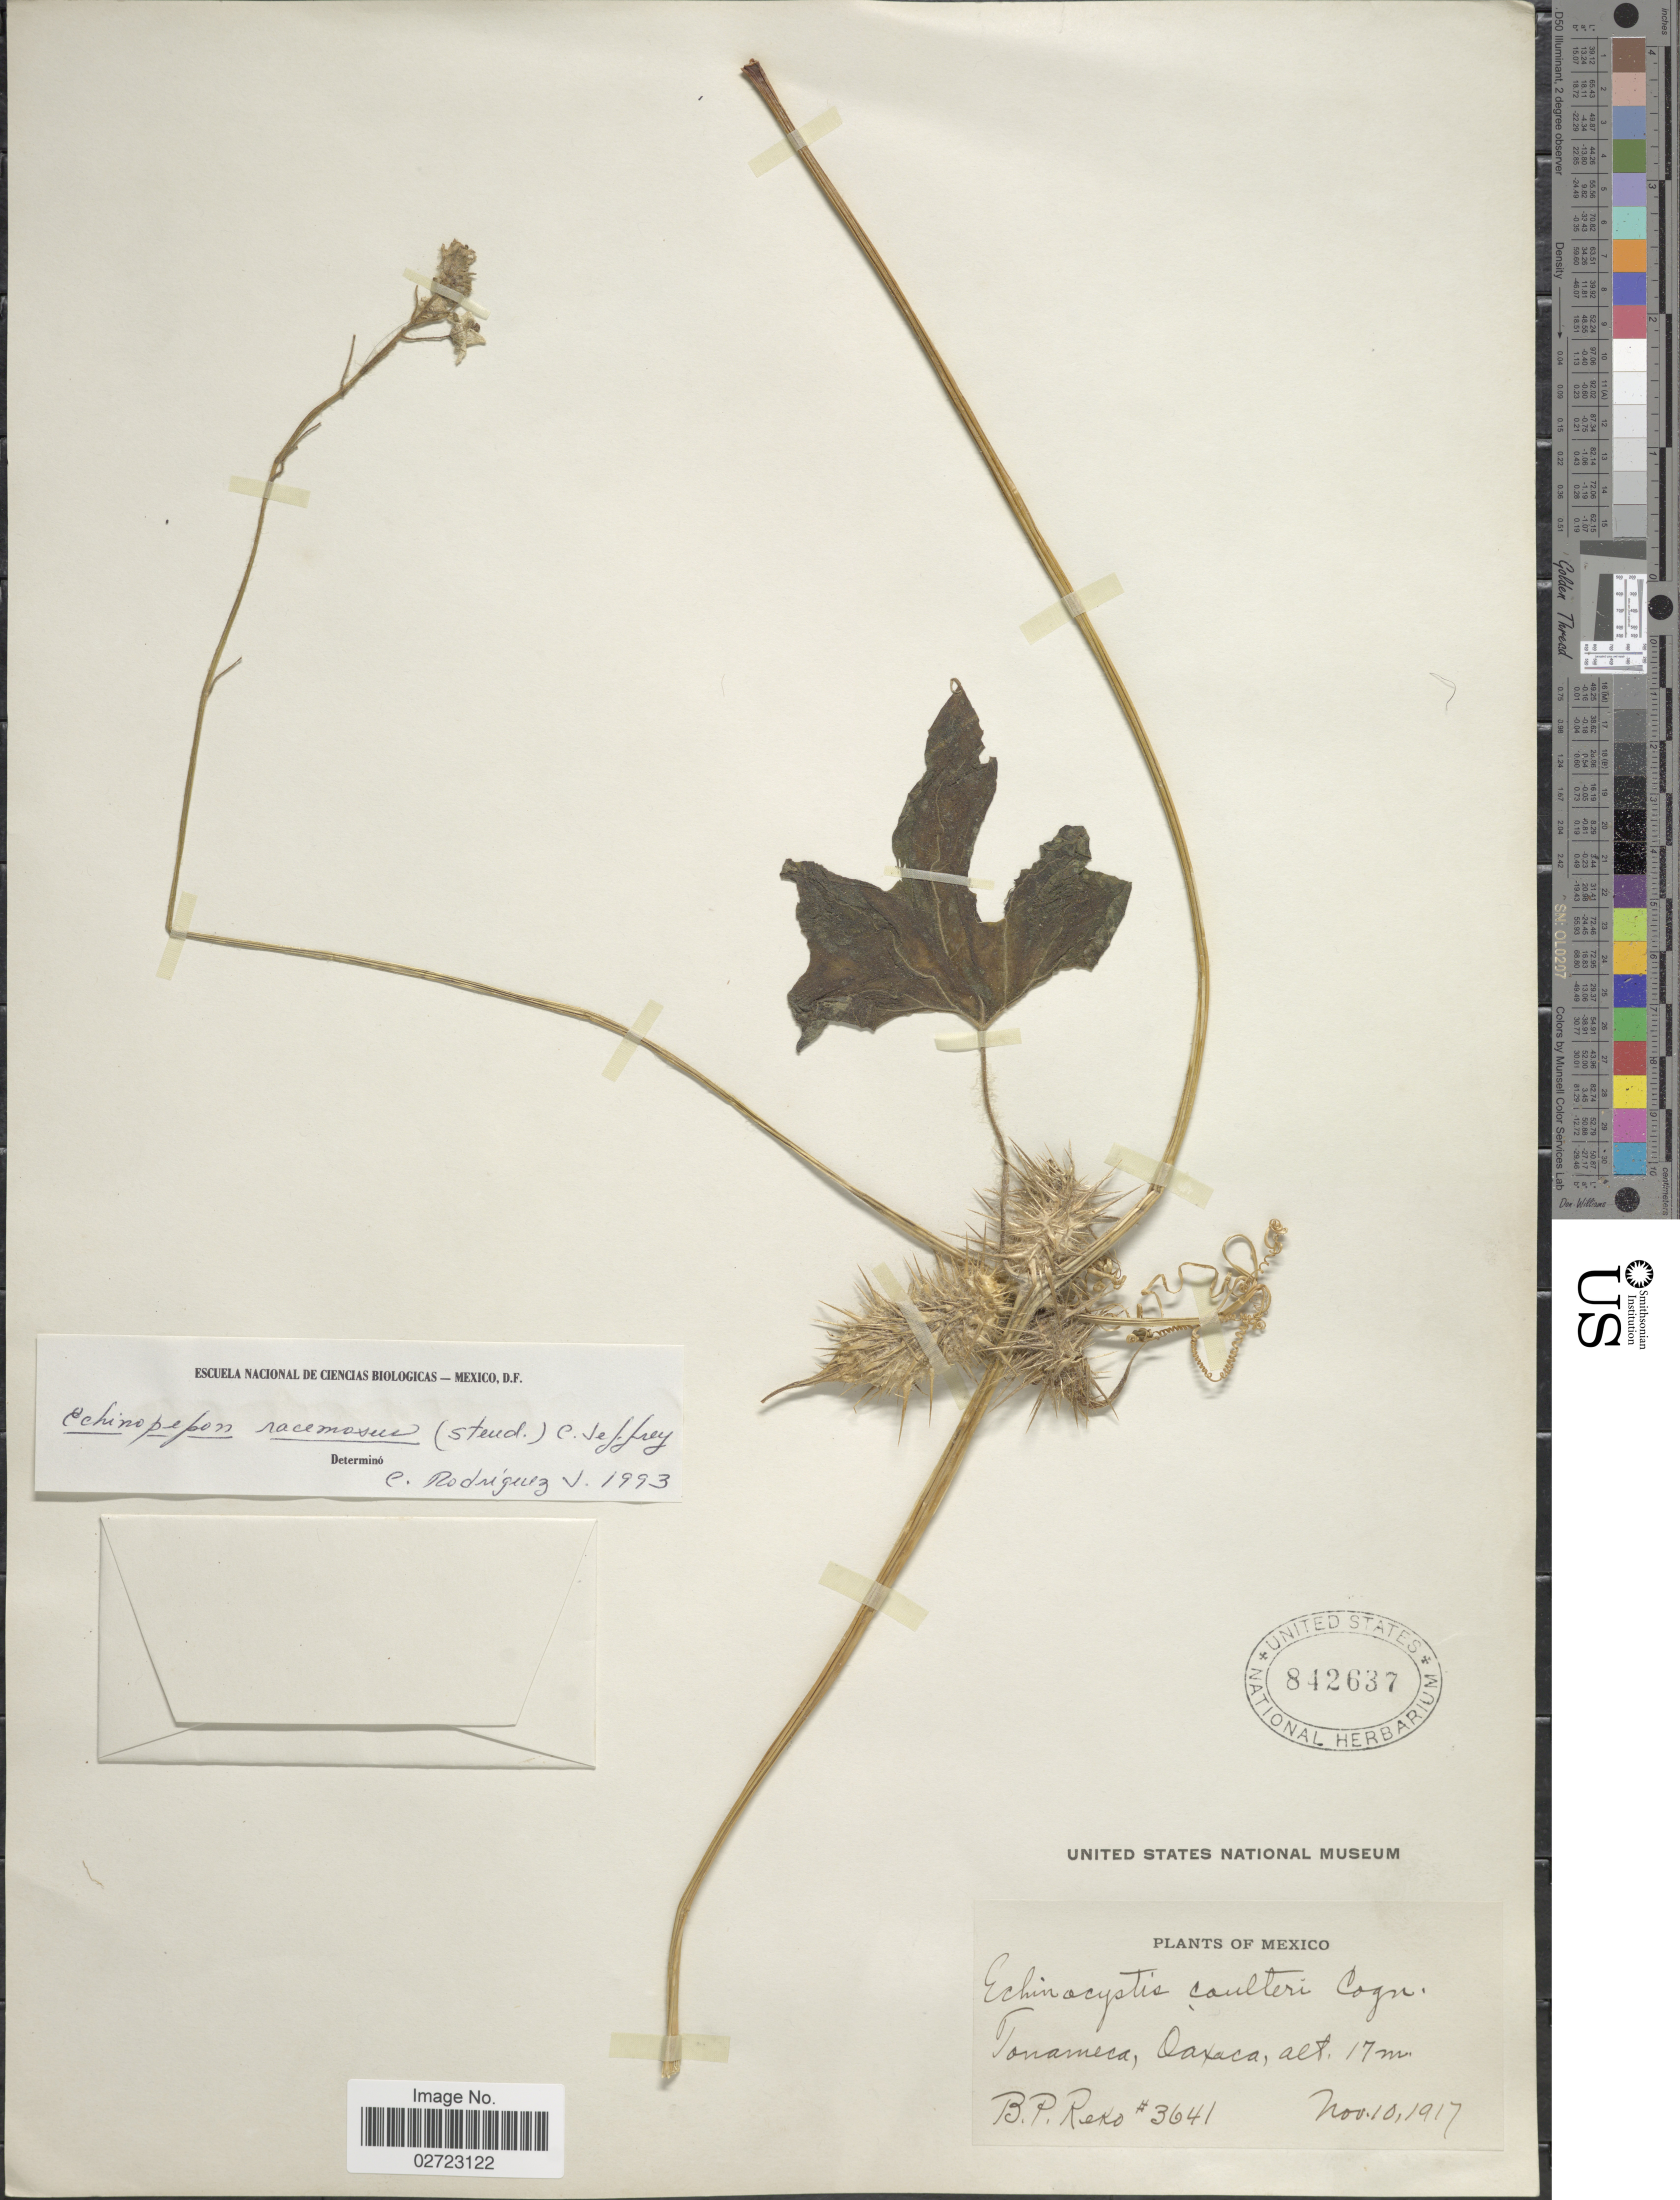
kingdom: Plantae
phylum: Tracheophyta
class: Magnoliopsida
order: Cucurbitales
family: Cucurbitaceae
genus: Echinopepon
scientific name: Echinopepon racemosus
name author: (Steud.) C. Jeffrey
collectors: B. P. Reko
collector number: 3641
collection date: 1917-11-10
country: Mexico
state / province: Oaxaca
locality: Tonameca.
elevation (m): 17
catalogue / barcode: US 842637